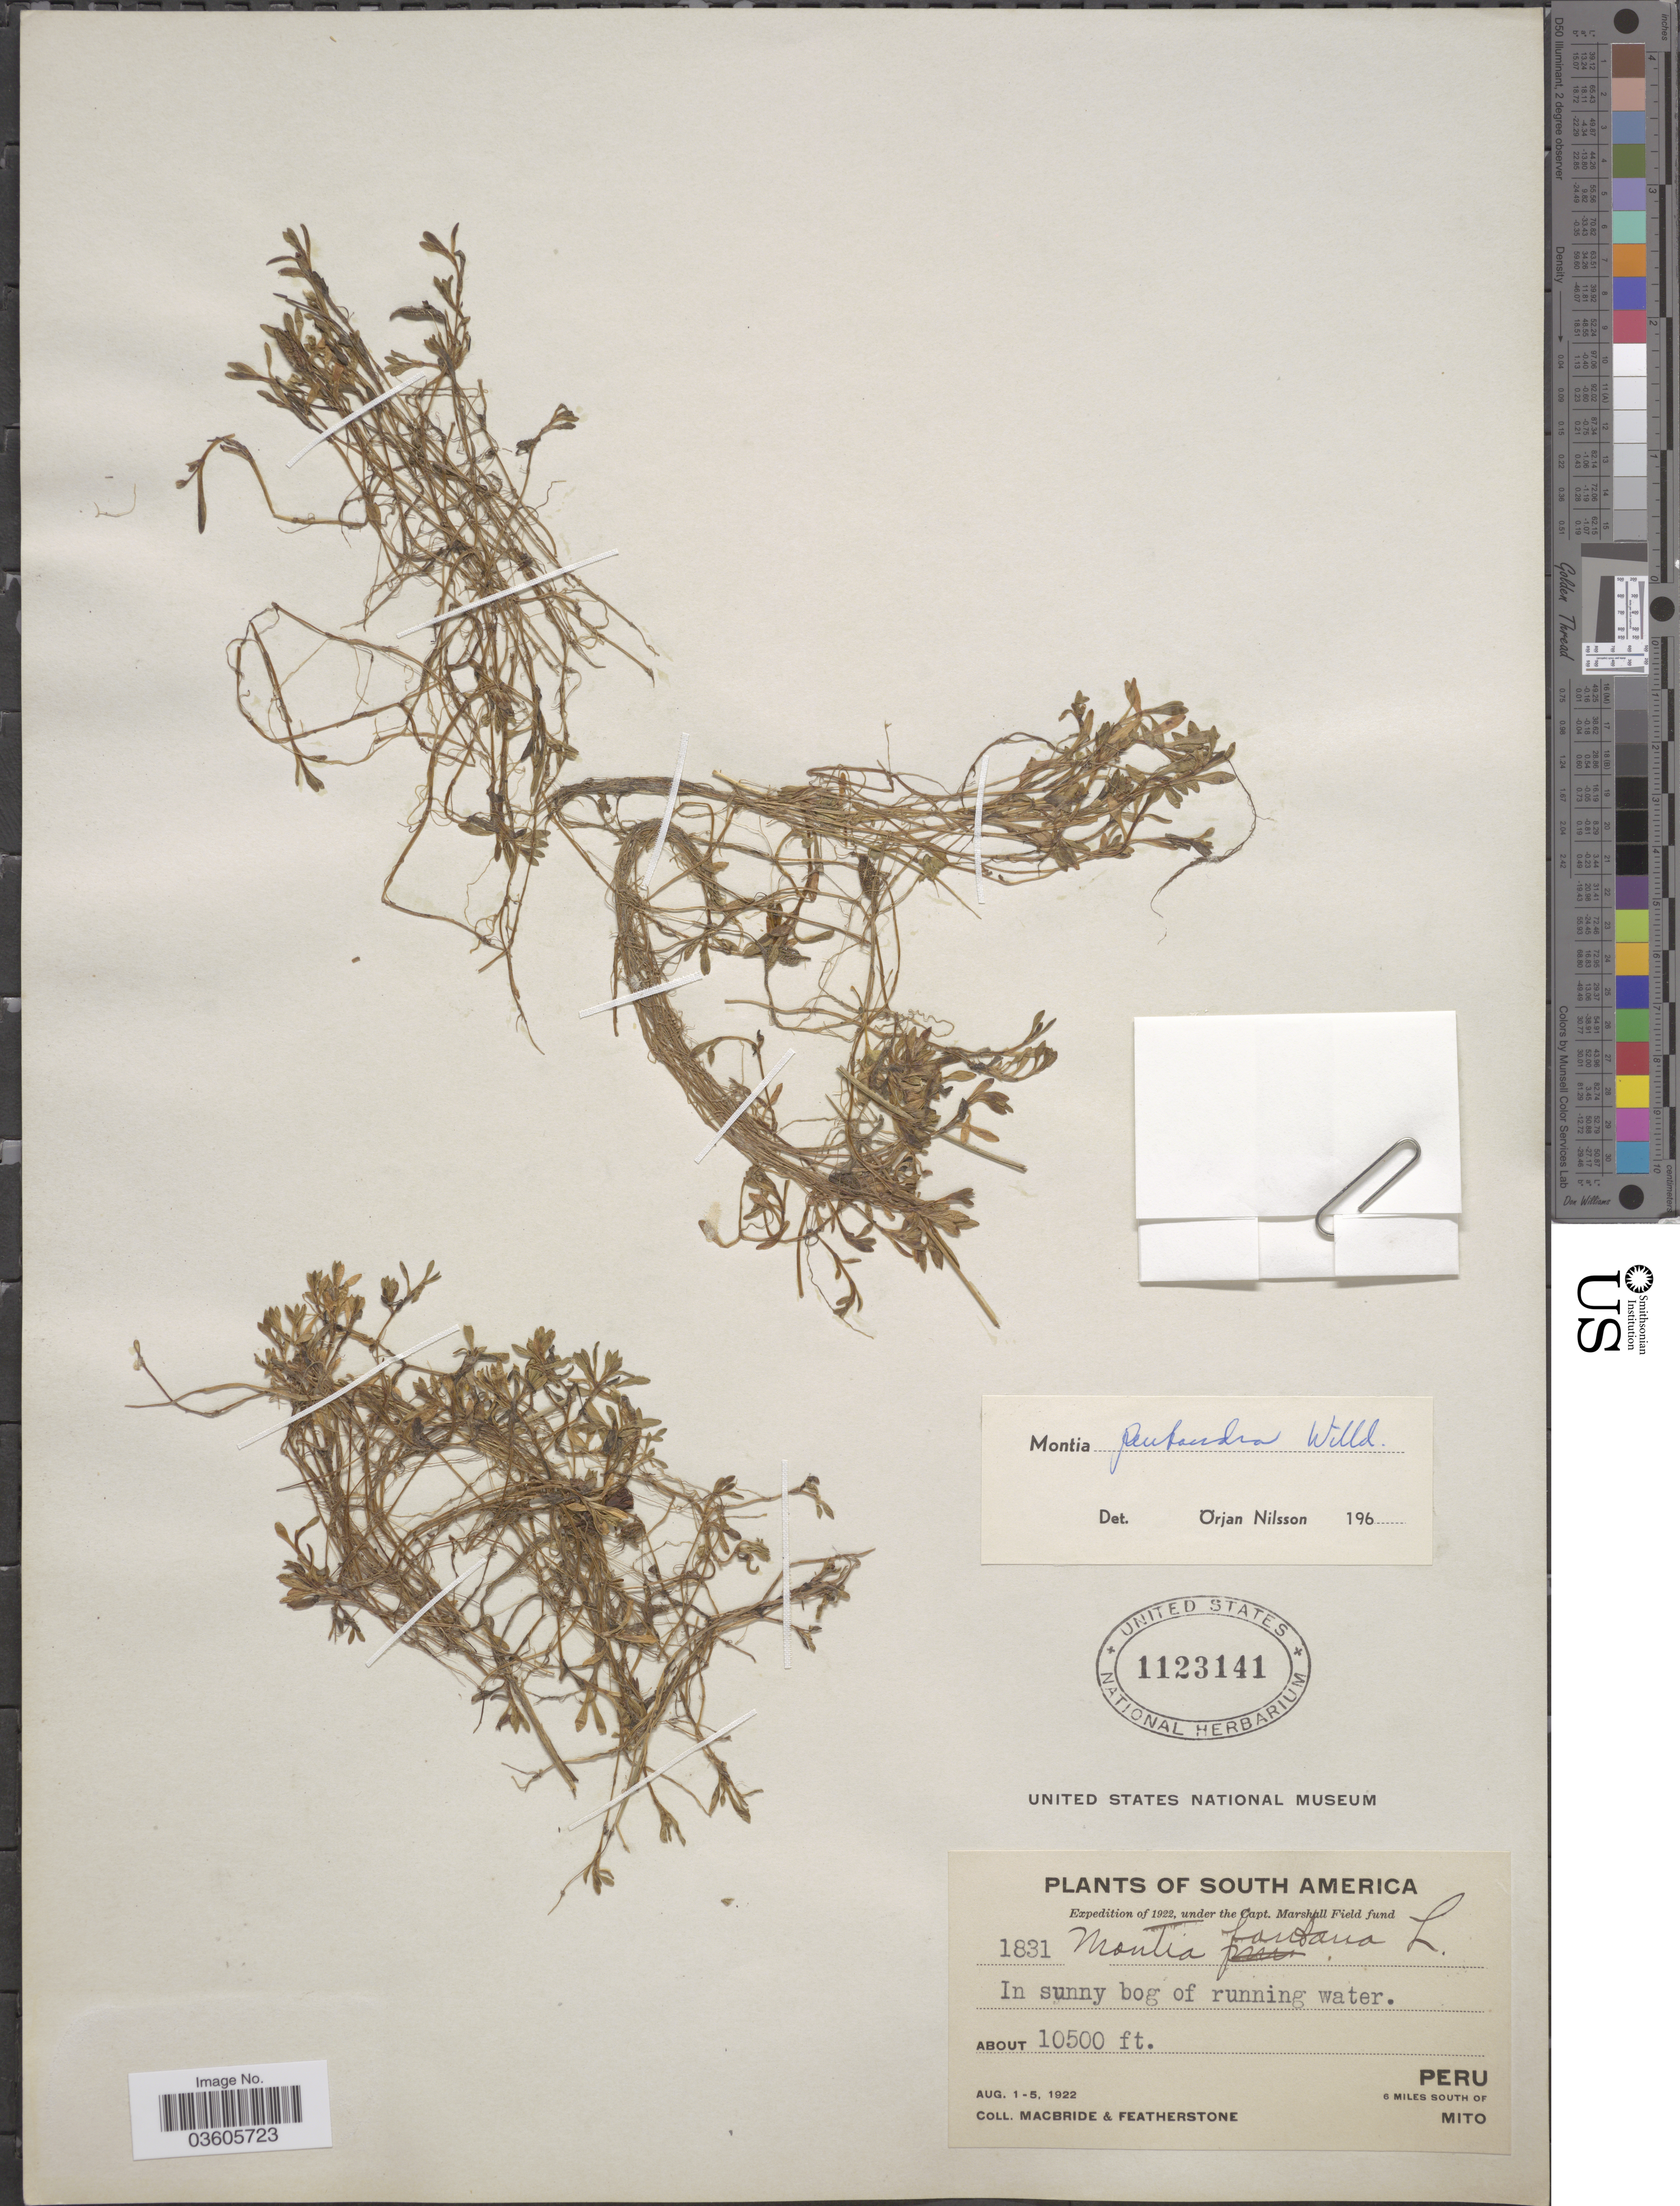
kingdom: Plantae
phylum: Tracheophyta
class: Magnoliopsida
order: Caryophyllales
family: Montiaceae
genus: Montia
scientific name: Montia pentandra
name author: Willd. ex Cham.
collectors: Macbride, -- & -. Featherstone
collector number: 1831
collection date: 1922-08-01/1922-08-05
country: Peru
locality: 6 miles S of Mito.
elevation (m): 3200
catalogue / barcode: US 1123141